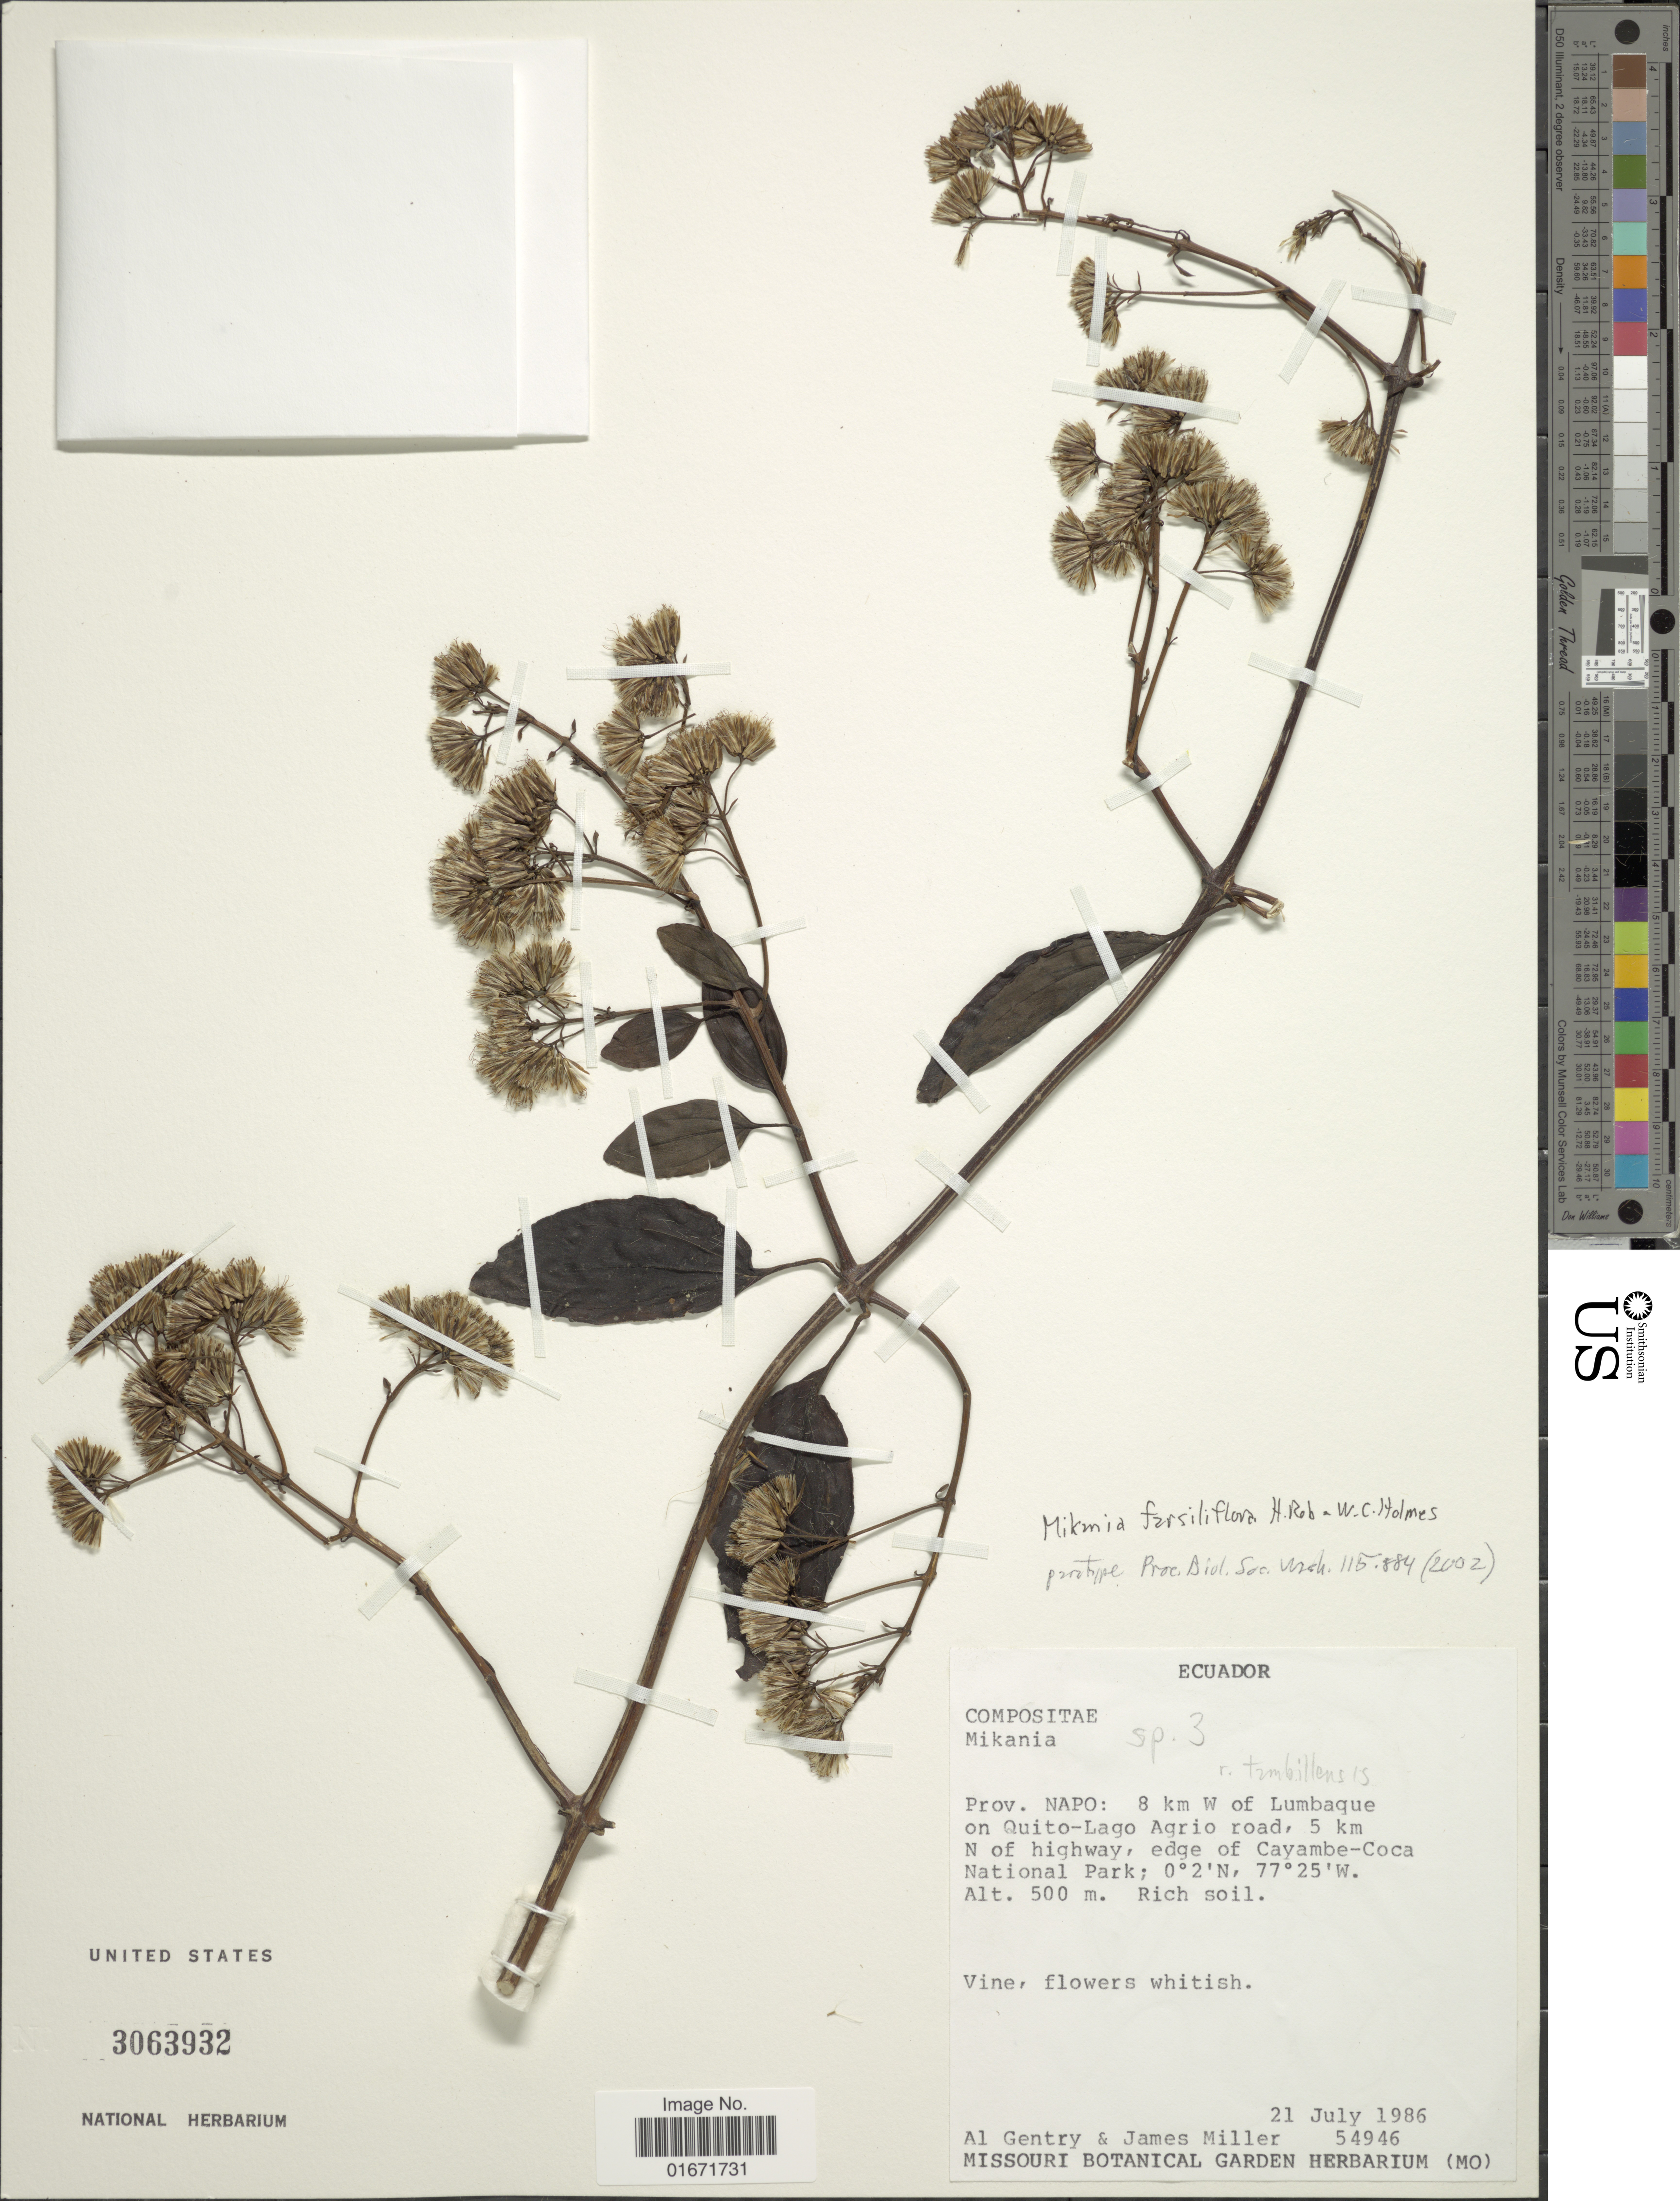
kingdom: Plantae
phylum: Tracheophyta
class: Magnoliopsida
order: Asterales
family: Asteraceae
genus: Mikania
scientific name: Mikania farsiliflora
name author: H. Rob. & W.C. Holmes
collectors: A. H. Gentry & J. S. Miller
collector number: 54946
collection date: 1986-07-21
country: Ecuador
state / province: Napo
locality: Prov. Napo: 8 km W of Lumbaque on Quito-Lago Agrio road, 5 km N of highway, edge of Cayambe-Coca National Park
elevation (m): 500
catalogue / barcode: US 3063932